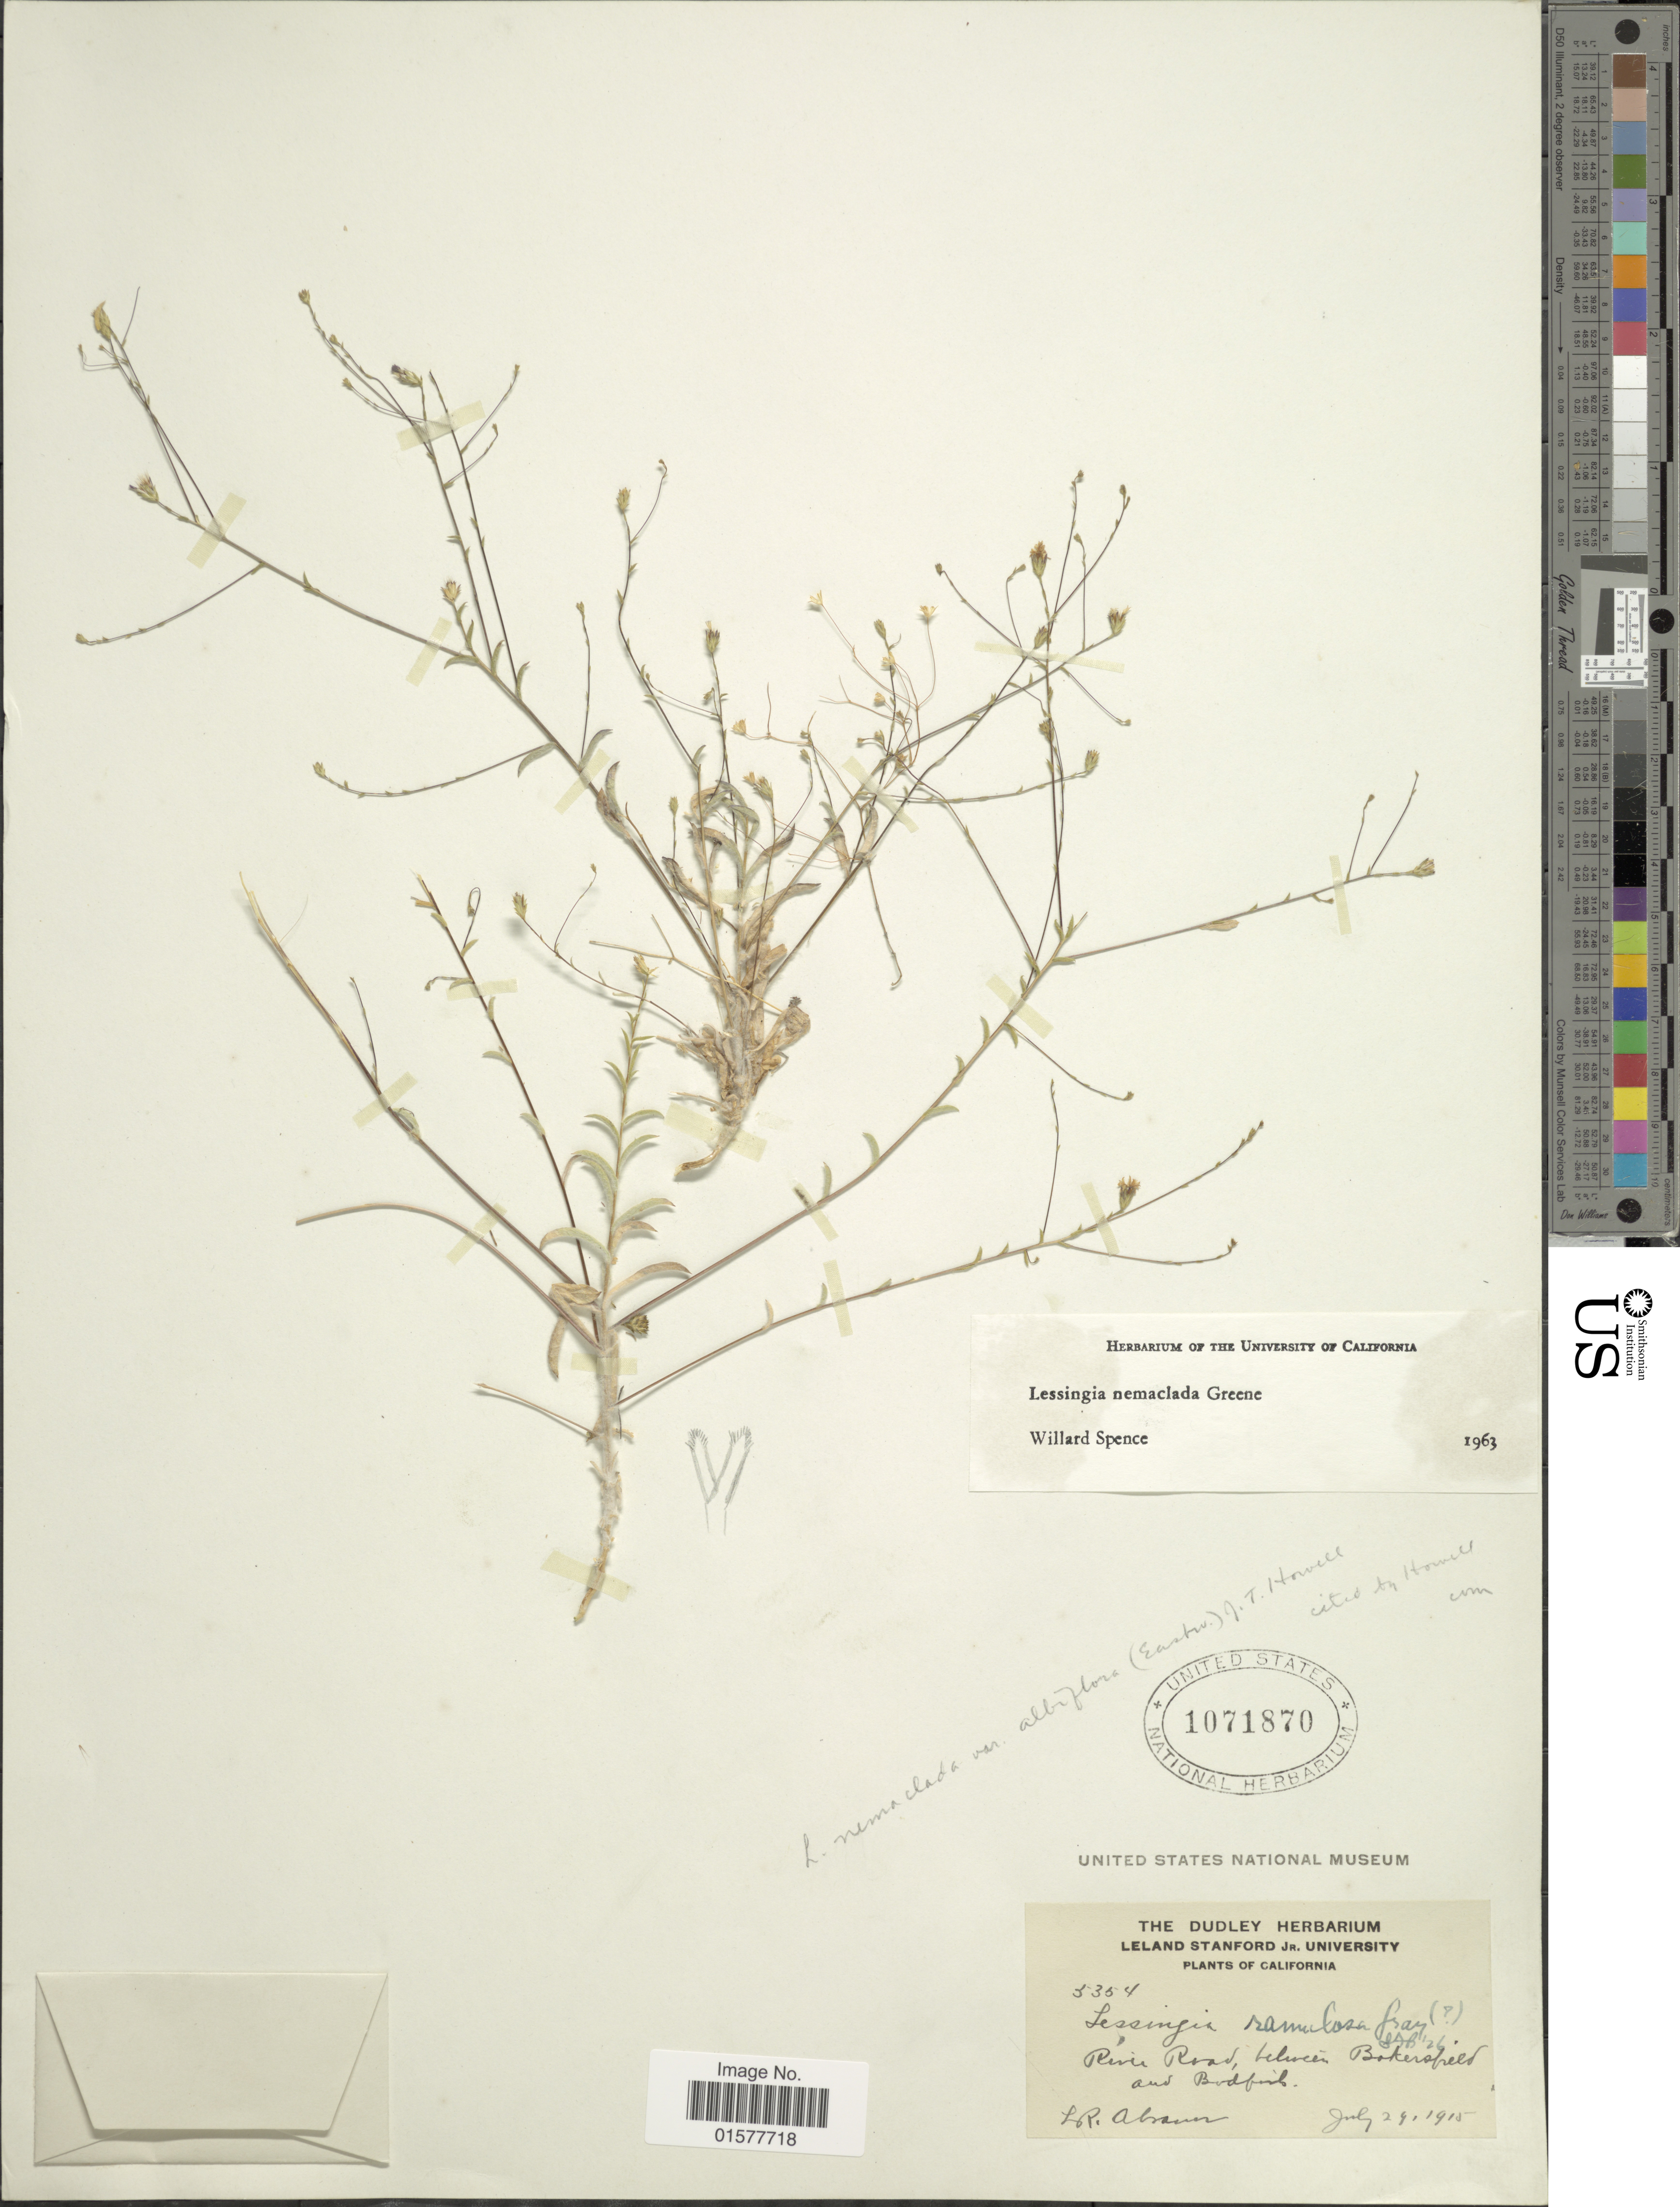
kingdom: Plantae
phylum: Tracheophyta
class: Magnoliopsida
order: Asterales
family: Asteraceae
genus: Lessingia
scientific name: Lessingia nemaclada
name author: Greene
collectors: L. Abrams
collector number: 5354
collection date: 1915-07-24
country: United States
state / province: California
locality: River Road, below Bokersfeild and Bodfield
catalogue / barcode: US 1071870